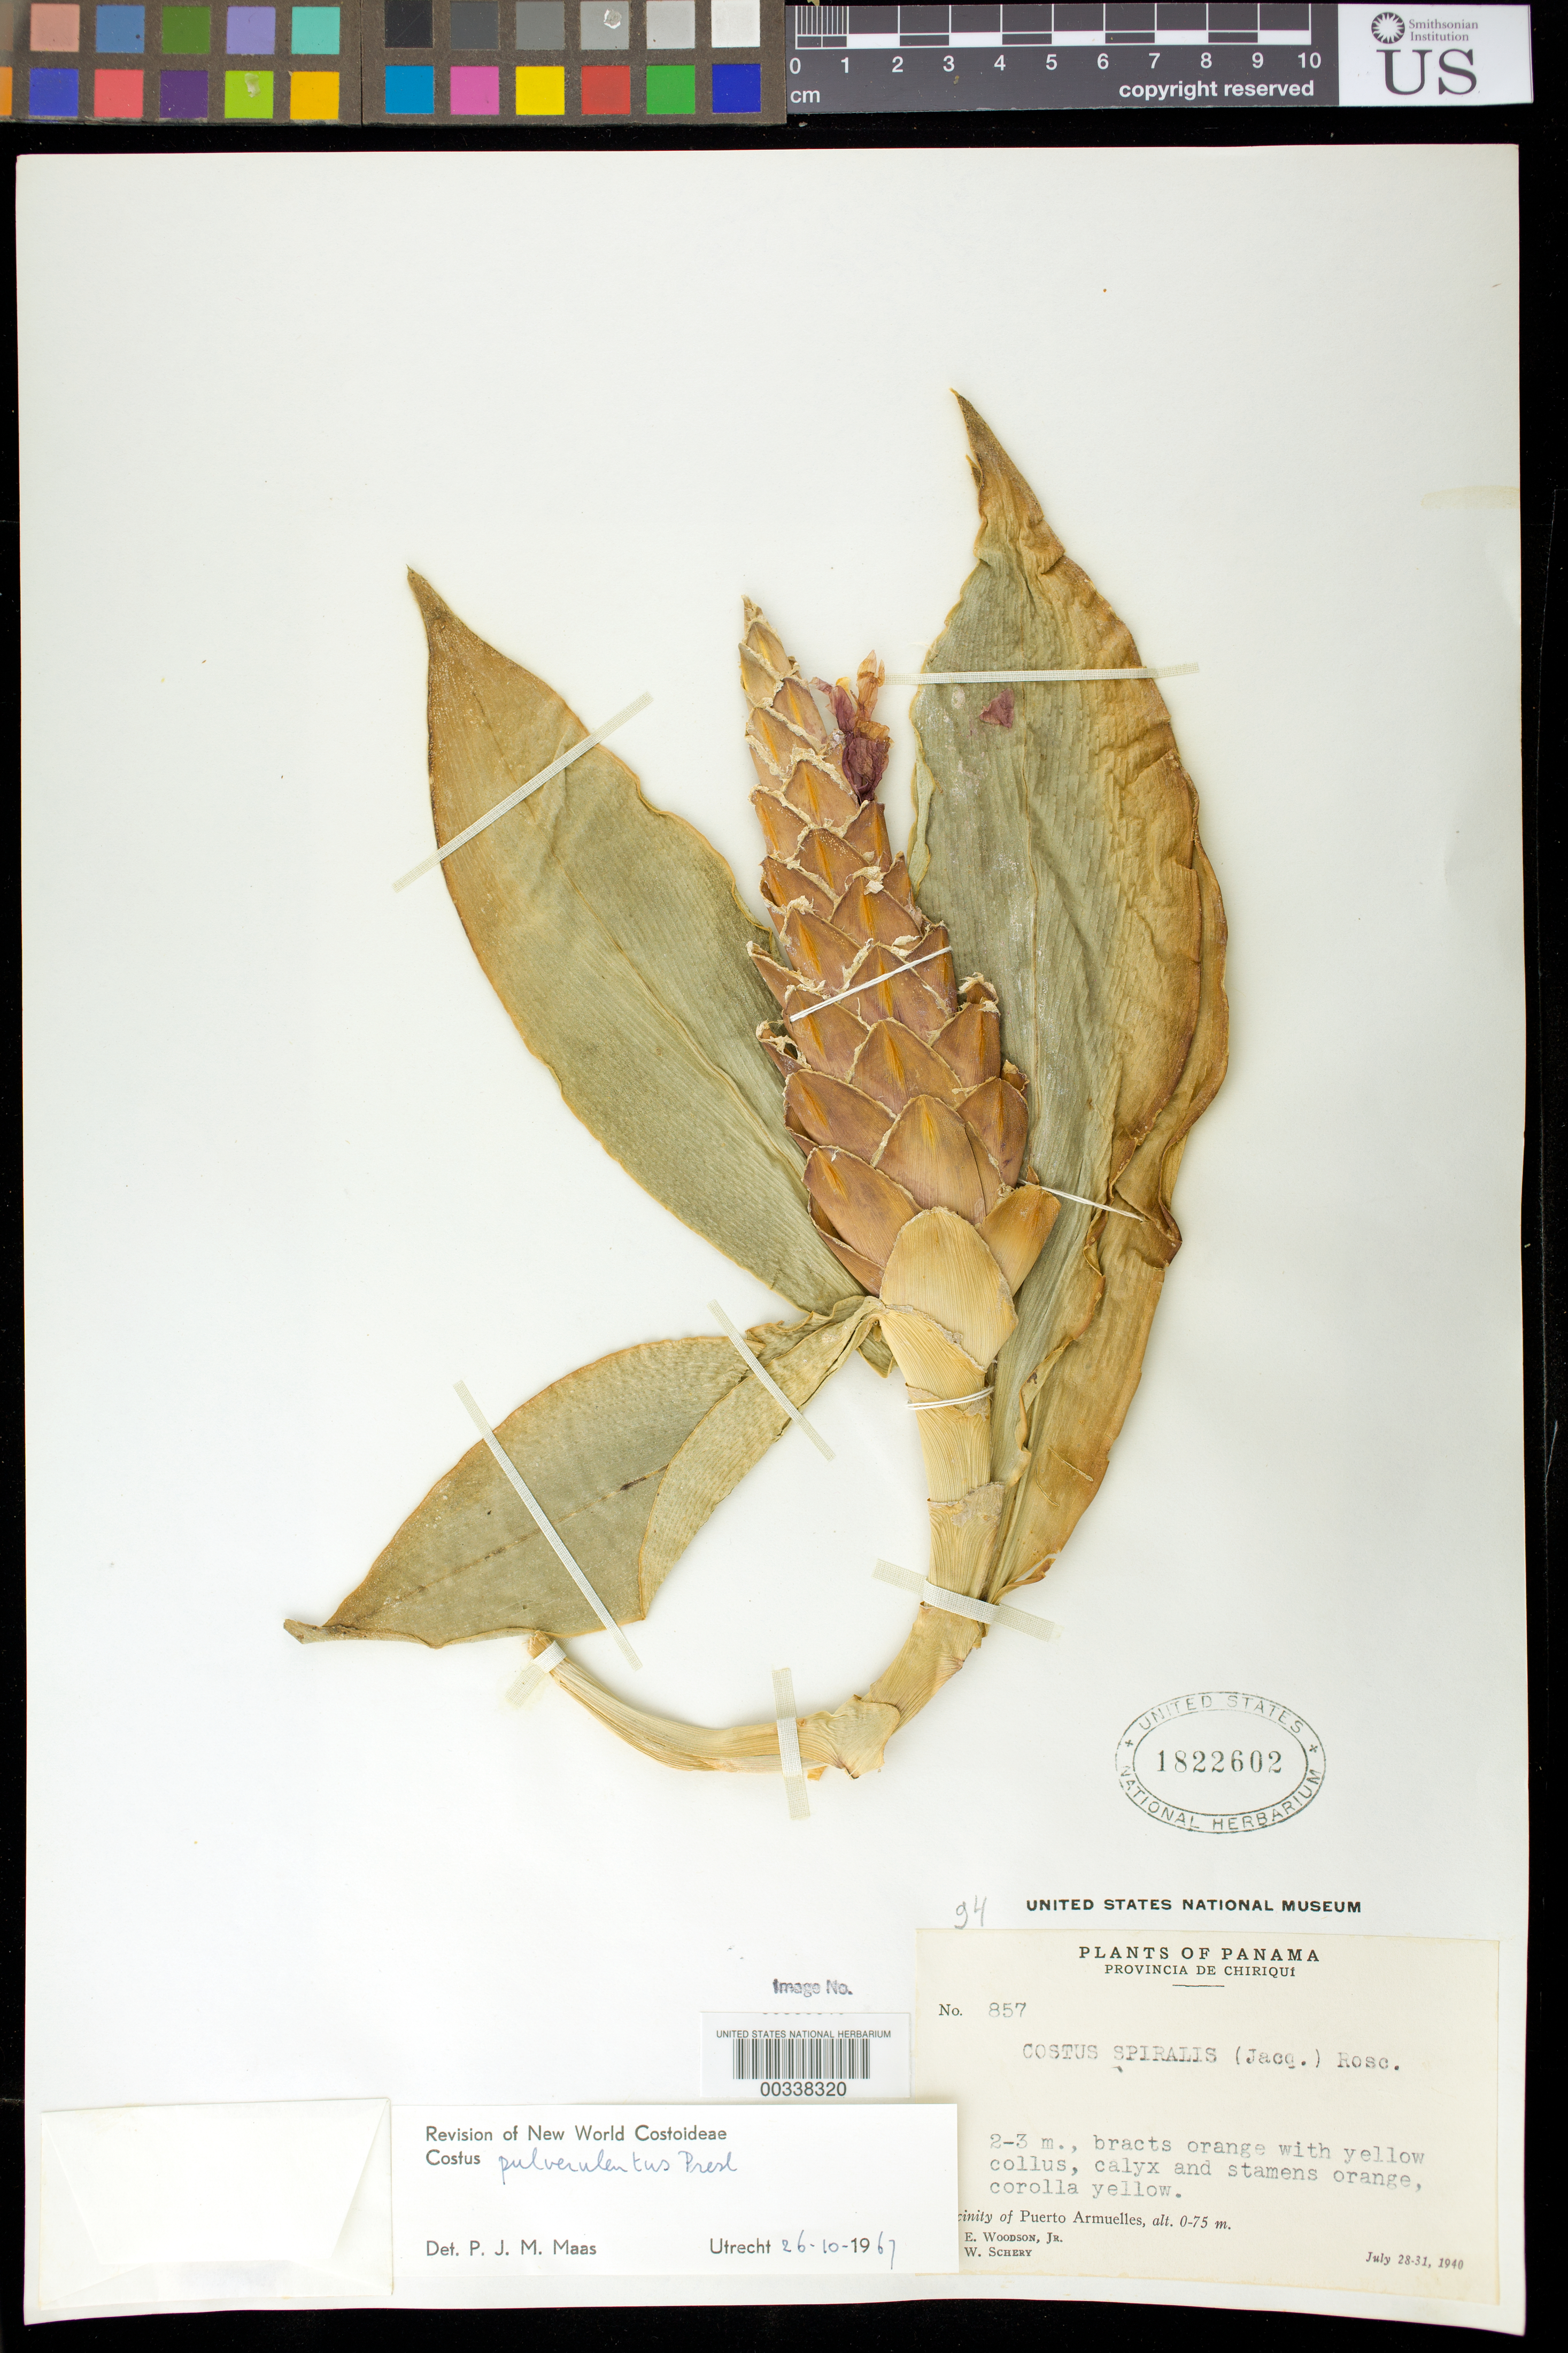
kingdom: Plantae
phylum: Tracheophyta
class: Liliopsida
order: Zingiberales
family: Costaceae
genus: Costus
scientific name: Costus pulverulentus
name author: C. Presl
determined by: Maas, Paul J. M.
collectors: R. E. Woodson & R. W. Schery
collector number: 857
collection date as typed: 28 Jul 1940 to 31 Jul 1940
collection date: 1940-07-28/1940-07-31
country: Panama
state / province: Chiriquí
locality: Vicinity of Puerto Armuelles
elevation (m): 0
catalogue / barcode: US 1822602